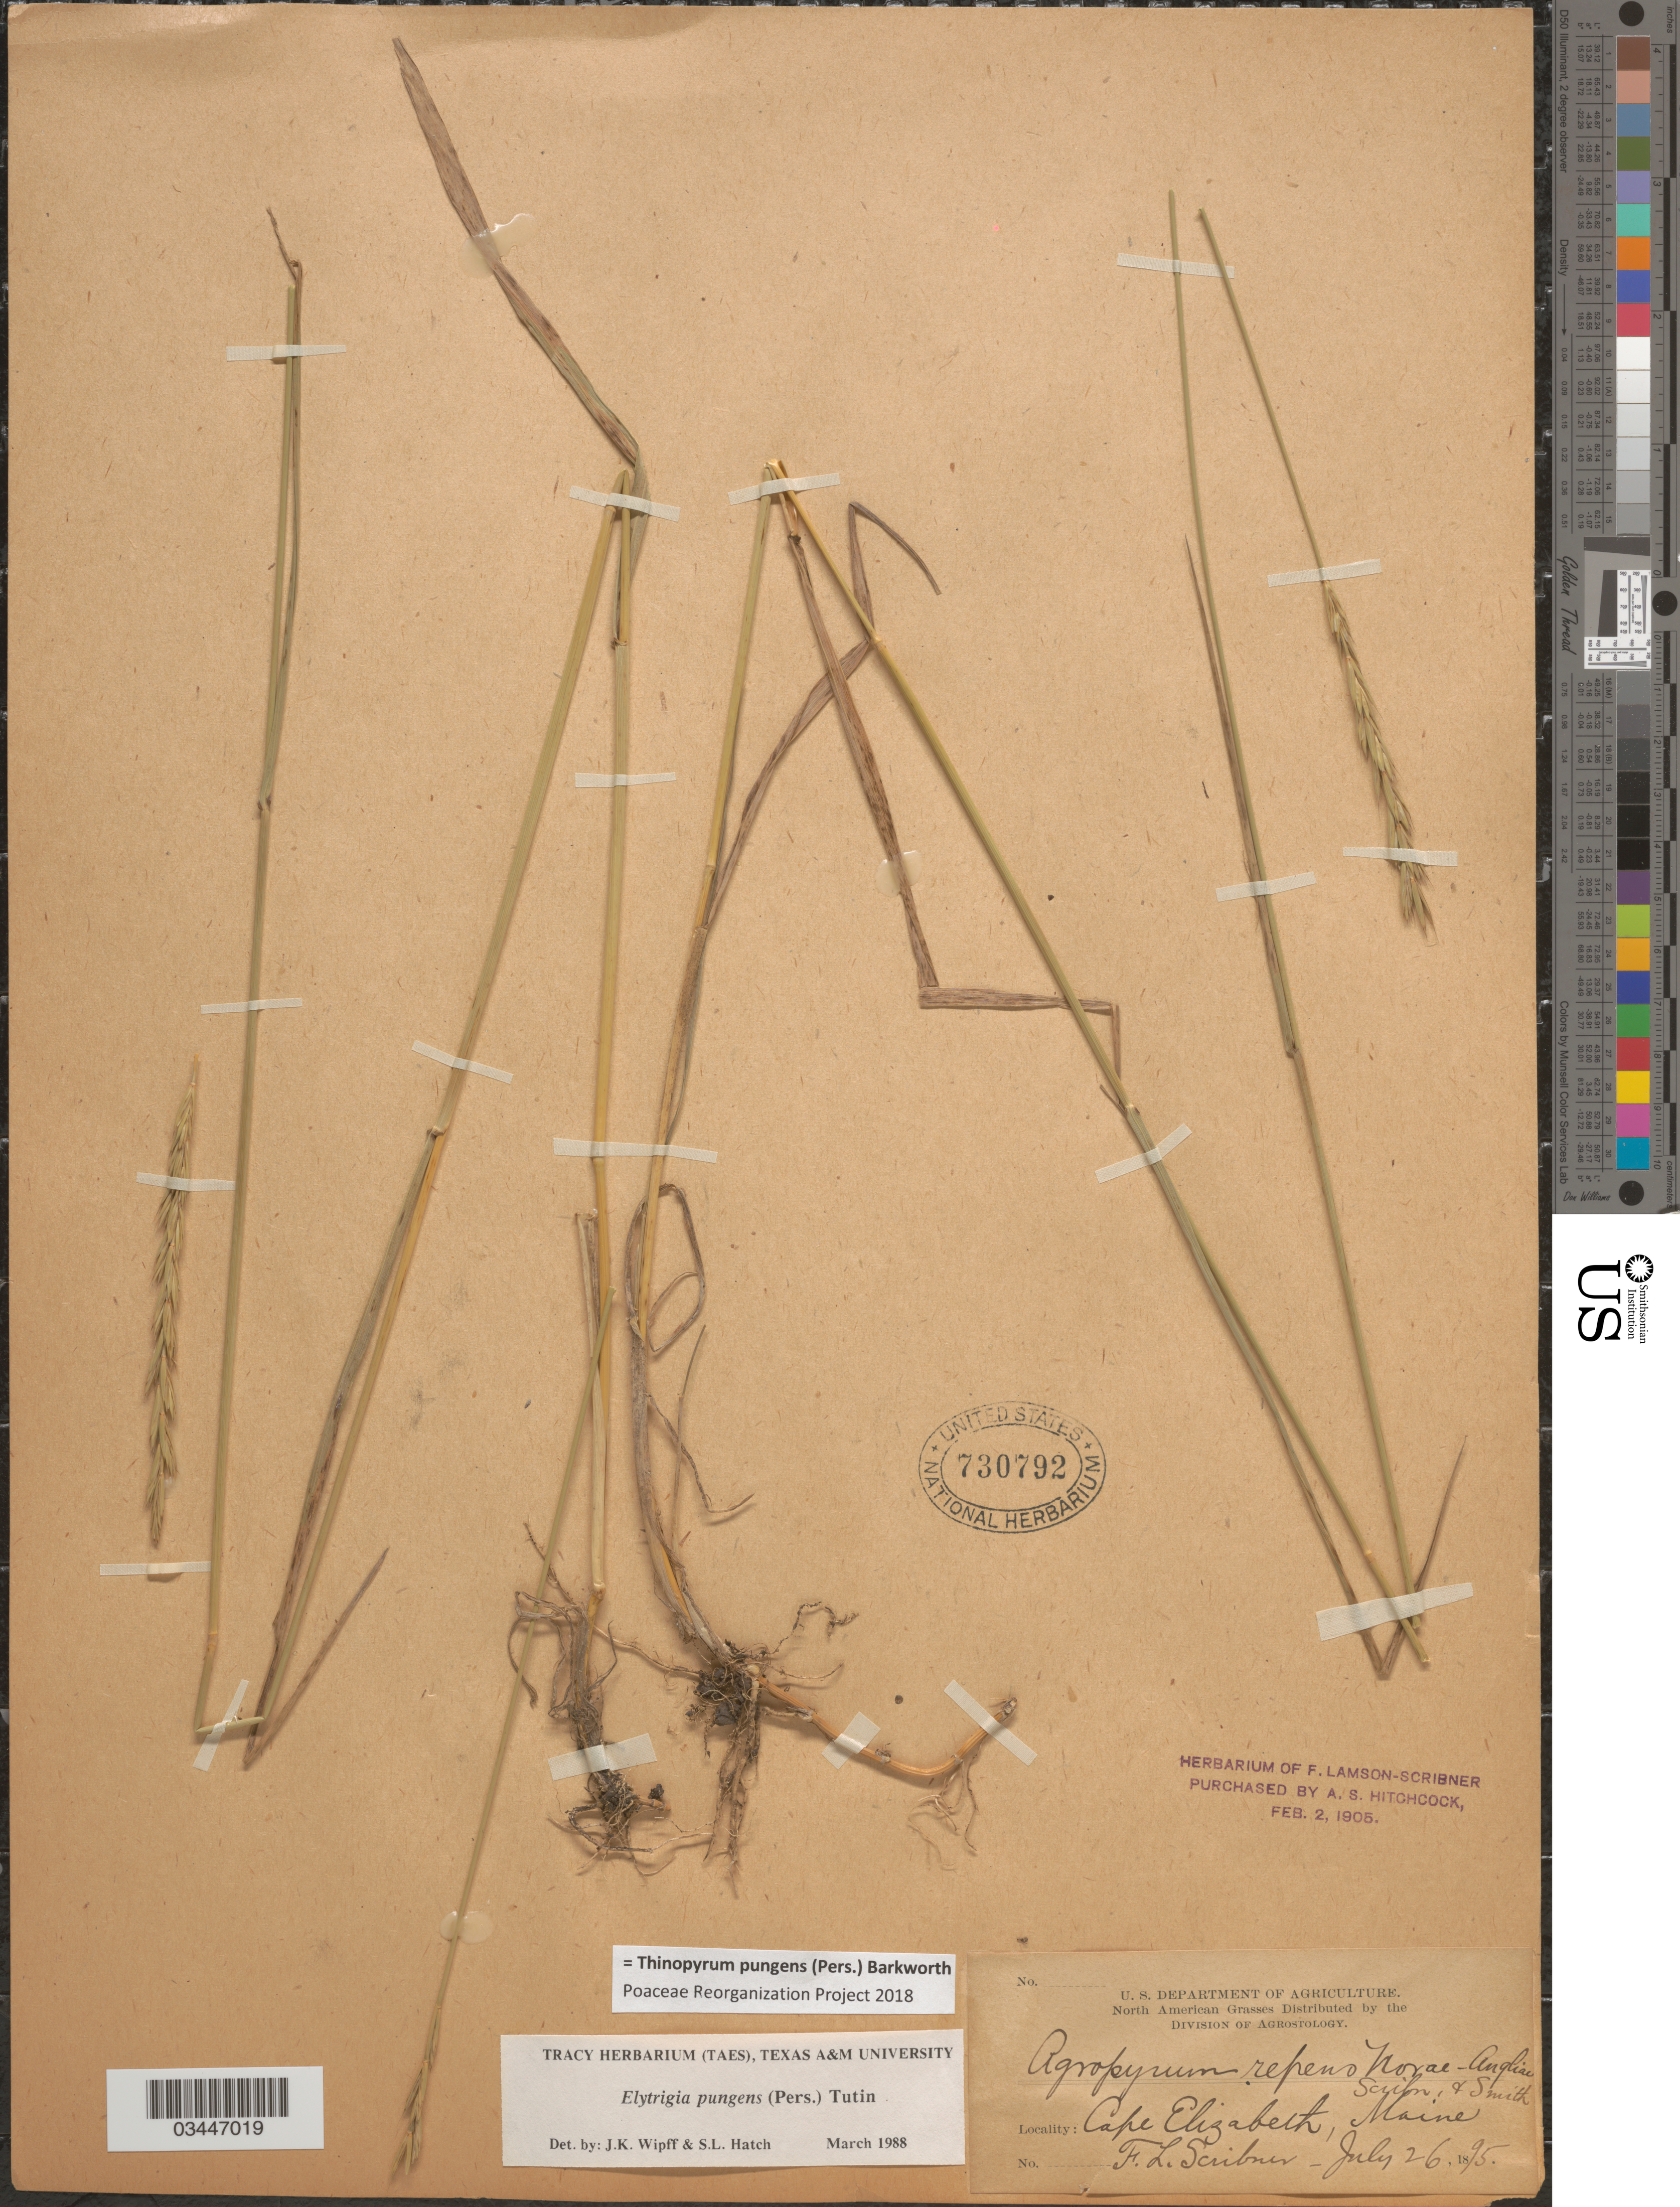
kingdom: Plantae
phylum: Tracheophyta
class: Liliopsida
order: Poales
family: Poaceae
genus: Thinopyrum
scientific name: Thinopyrum pungens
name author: (Pers.) Barkworth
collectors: F. Lamson-Scribner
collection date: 1895-07-26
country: United States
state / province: Maine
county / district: Cumberland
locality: Cape Elizabeth.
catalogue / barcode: US 730792